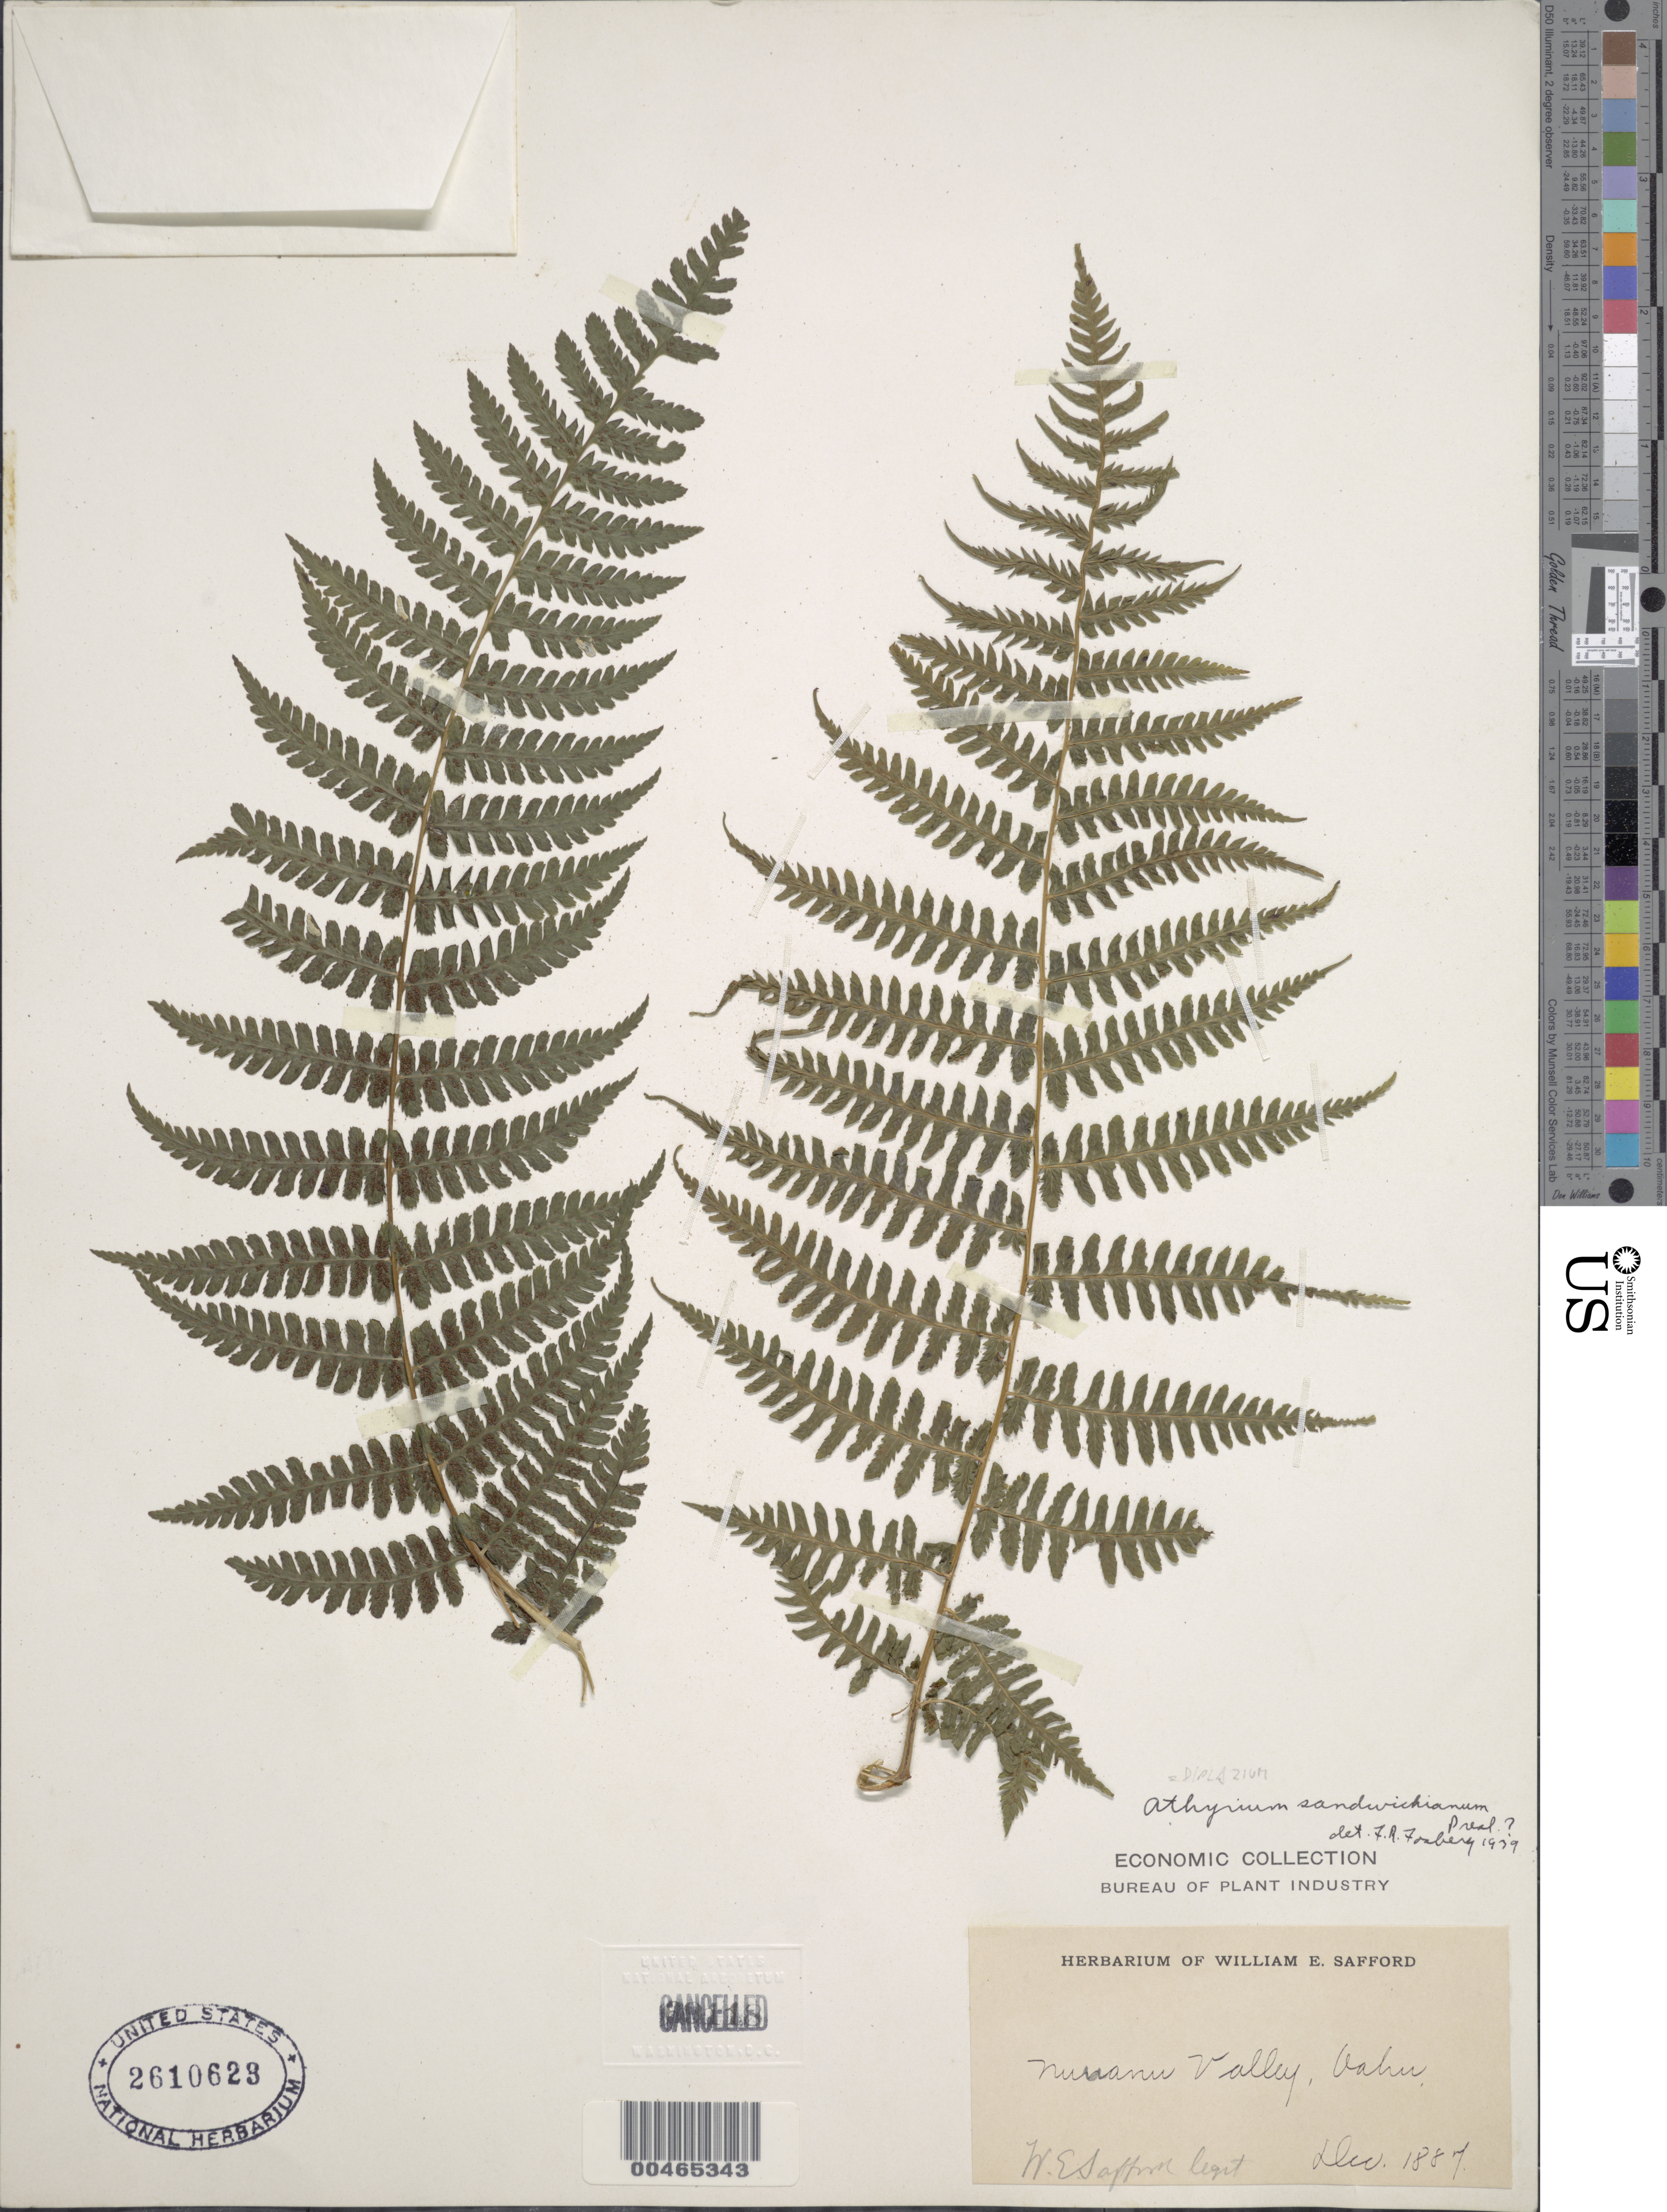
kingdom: Plantae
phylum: Tracheophyta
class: Polypodiopsida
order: Polypodiales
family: Athyriaceae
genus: Diplazium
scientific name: Diplazium sandwichianum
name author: (C. Presl) Diels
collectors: W. E. Safford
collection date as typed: Dec 1887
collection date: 1887-12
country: United States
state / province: Hawaii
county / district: Honolulu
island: Oahu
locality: Nuuanu Valley, Oahu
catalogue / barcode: US 2610623